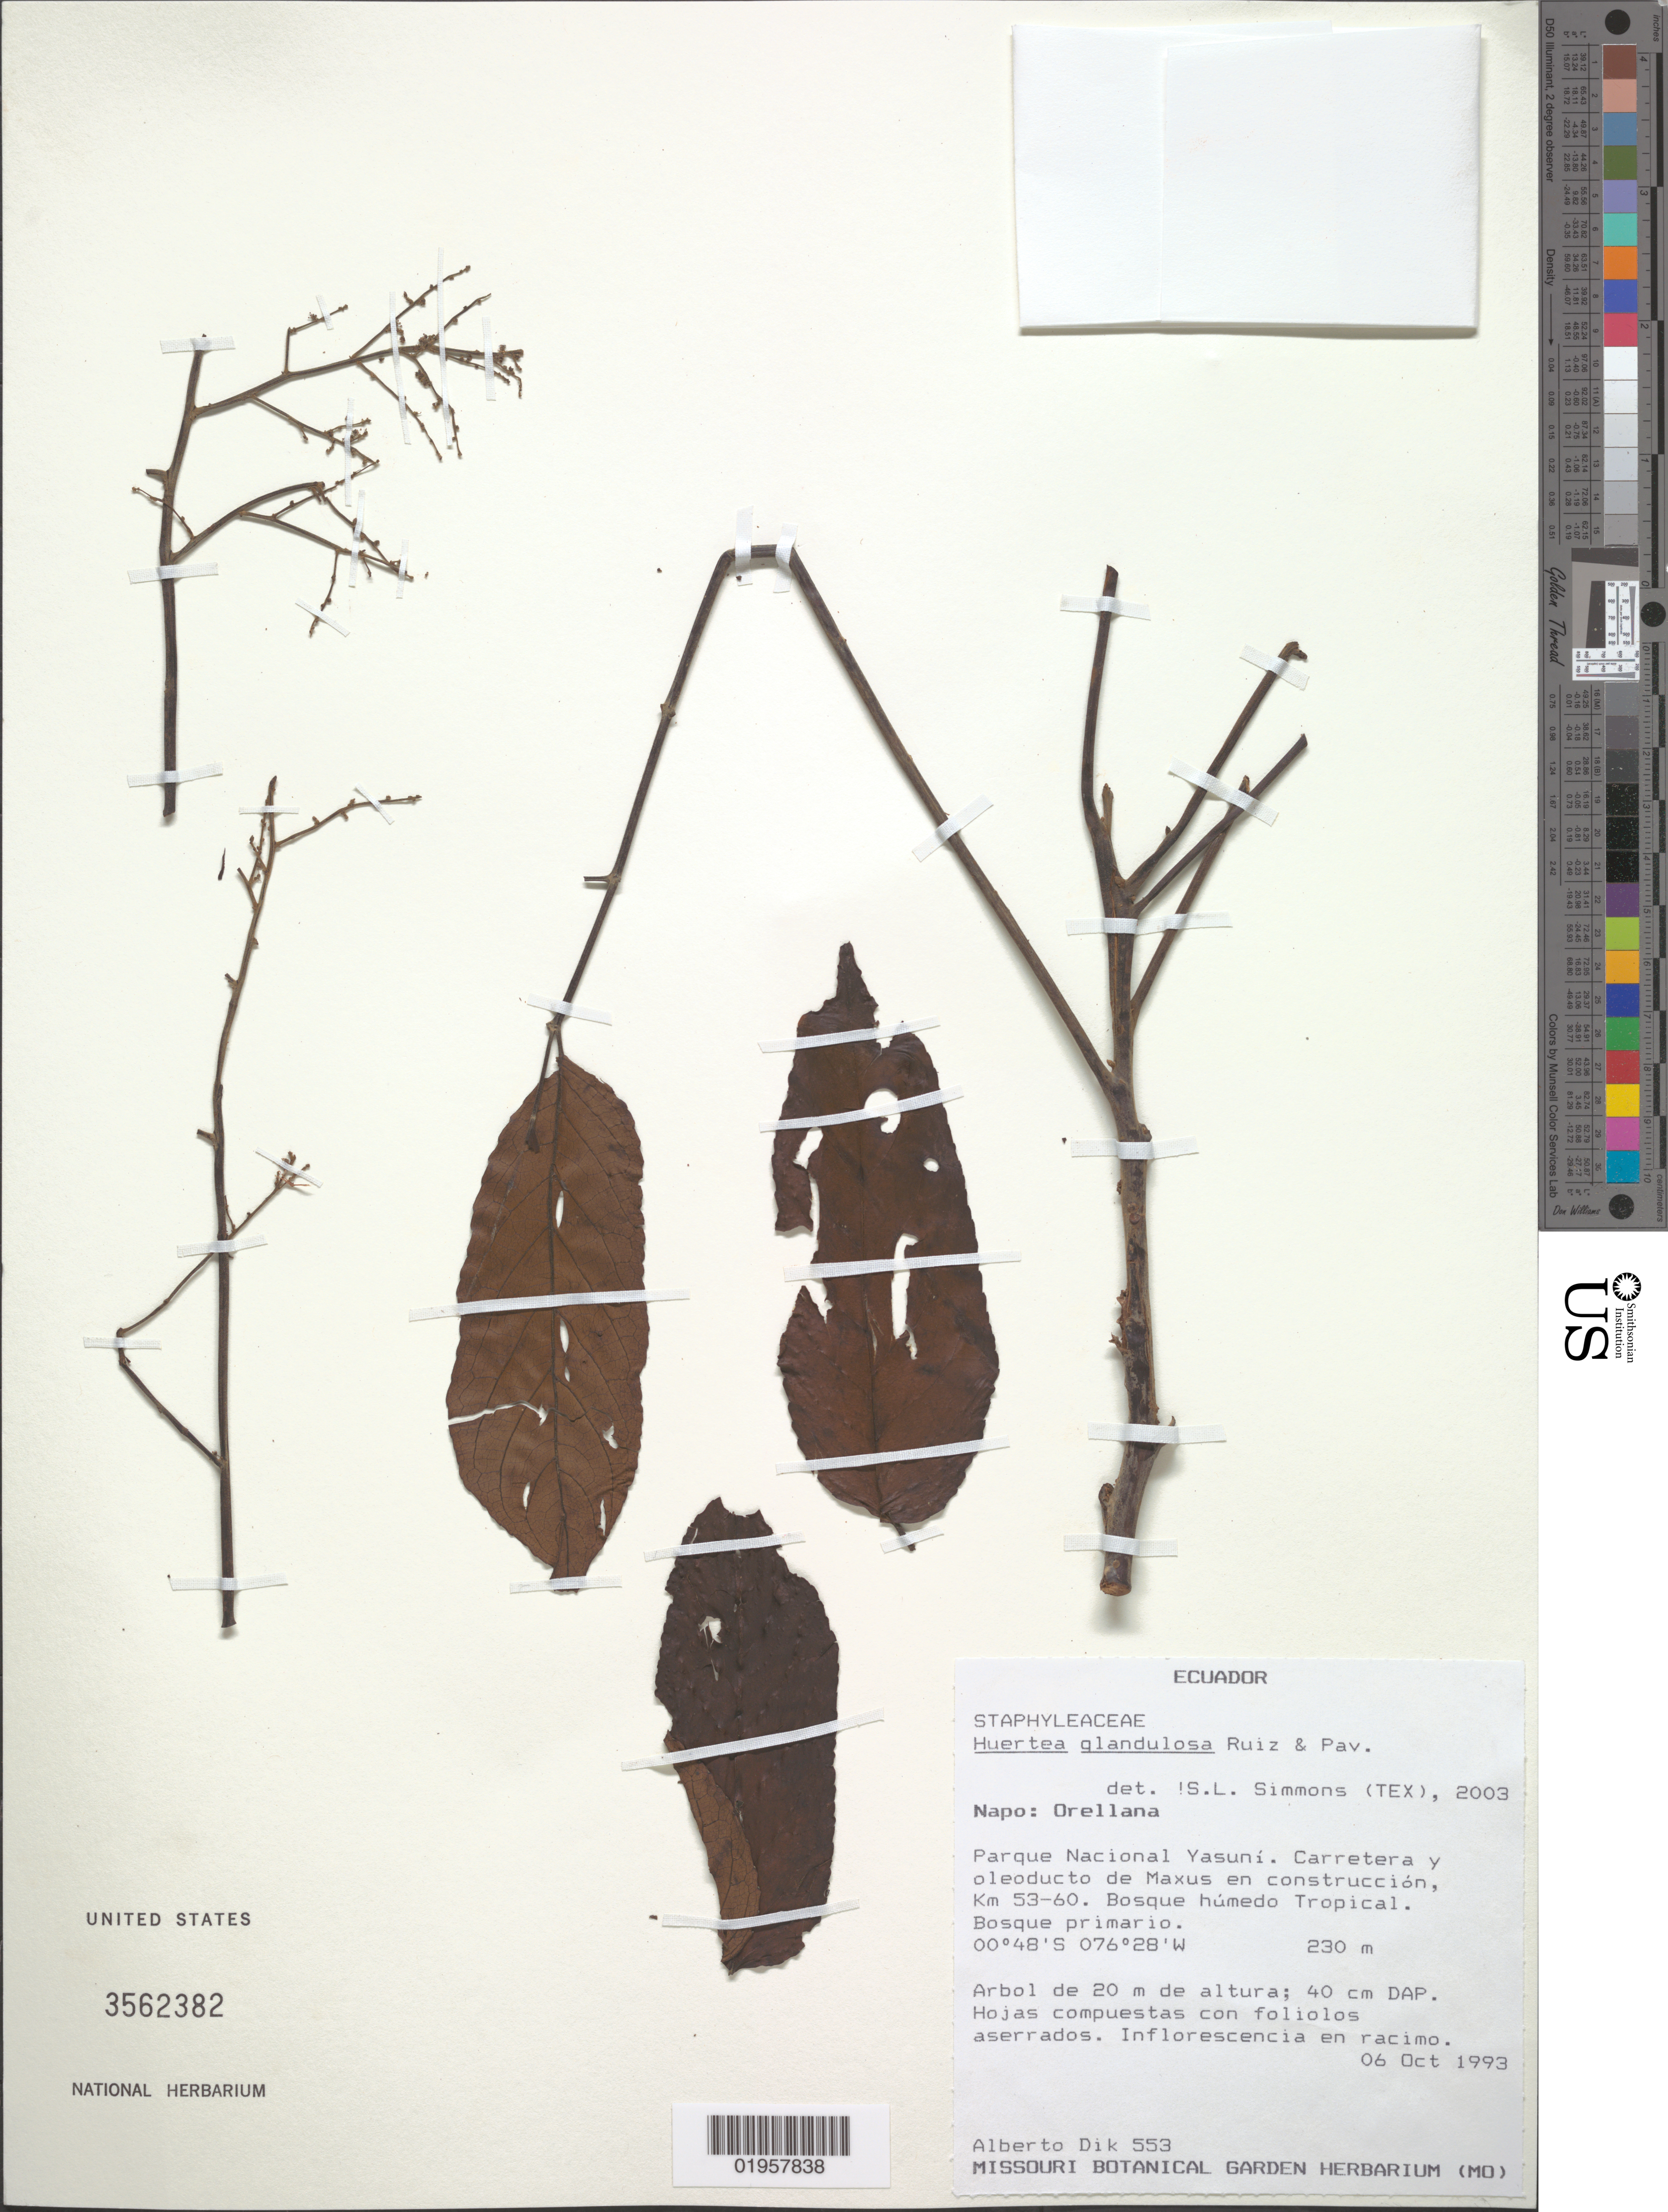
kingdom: Plantae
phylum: Tracheophyta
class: Magnoliopsida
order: Huerteales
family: Tapisciaceae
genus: Huertea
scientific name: Huertea glandulosa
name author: Ruiz & Pav.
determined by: Simmons, S. L.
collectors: A. Dik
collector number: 553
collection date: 1993-10-06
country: Ecuador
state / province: Napo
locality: Orellana. Parque Nacional Yasuní. Carretera y oleoducto de Maxus en construcción, km 53-60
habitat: Bosque húmedo tropical. Bosque primario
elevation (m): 230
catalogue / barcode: US 3562382